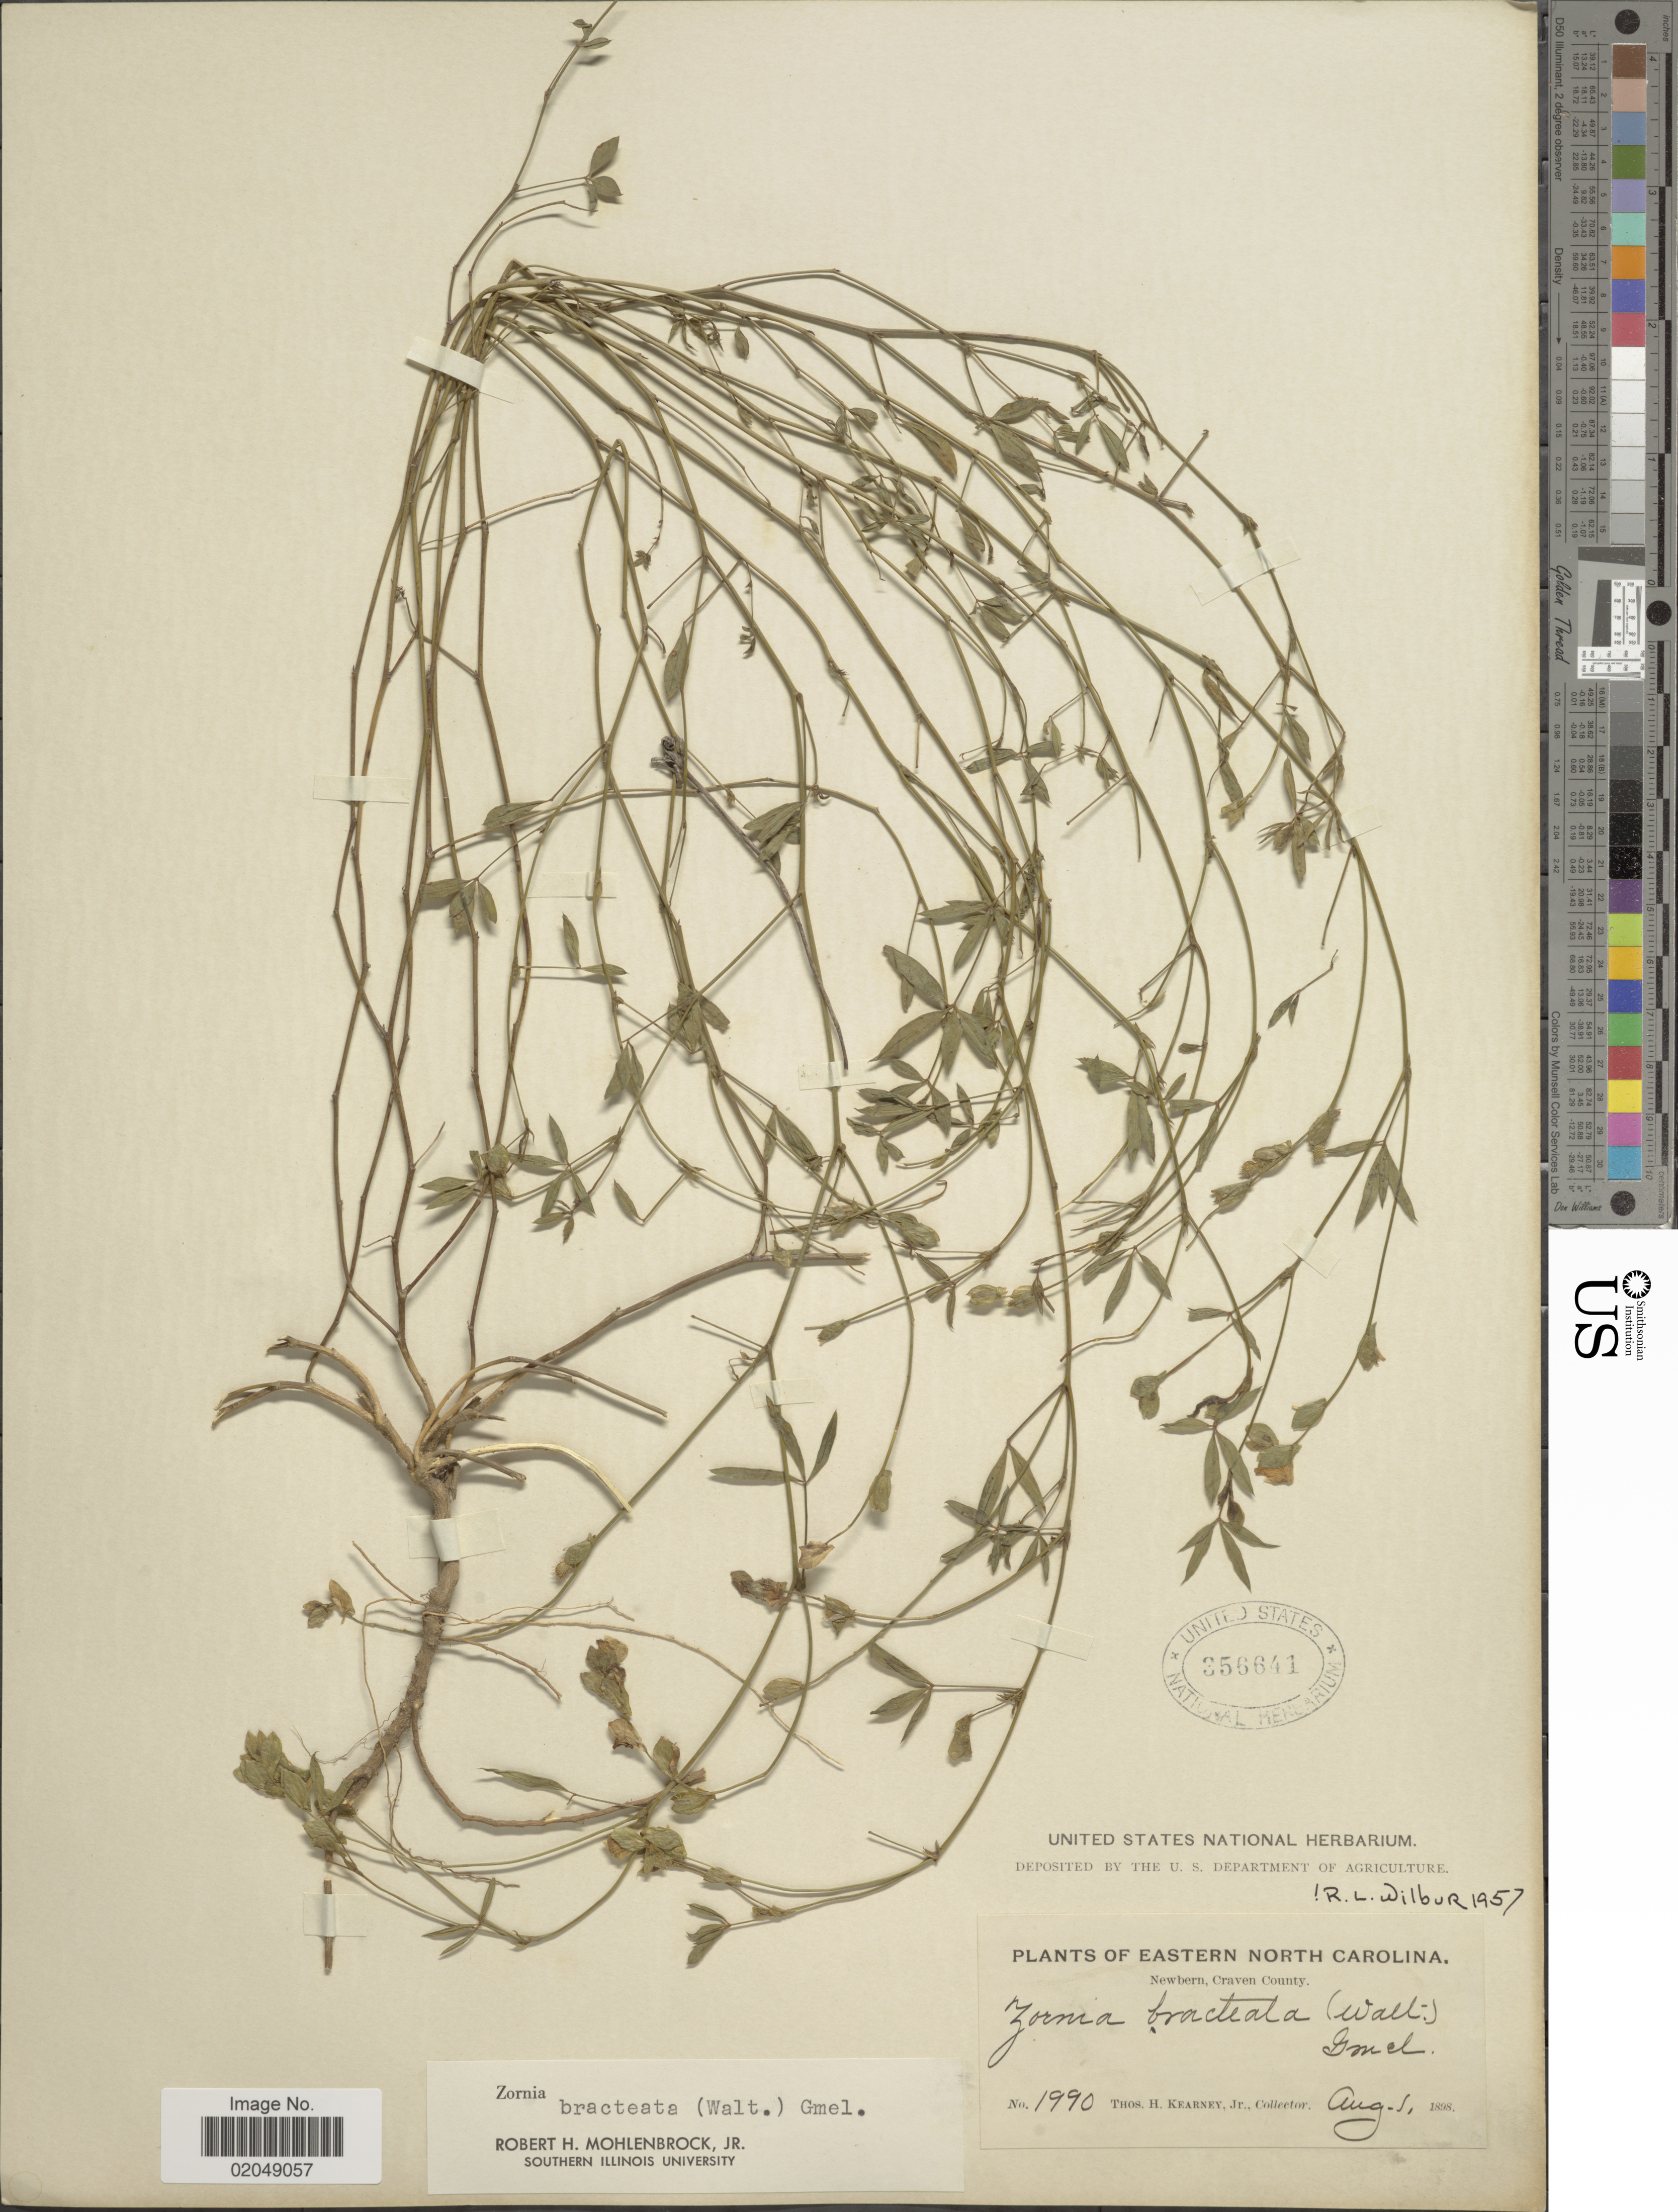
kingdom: Plantae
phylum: Tracheophyta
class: Magnoliopsida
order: Fabales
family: Fabaceae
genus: Zornia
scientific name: Zornia bracteata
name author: J.F. Gmel.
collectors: T. H. Kearney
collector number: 1990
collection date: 1898-08-01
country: United States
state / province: North Carolina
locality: Eastern North Carolina, Newbern, Craven County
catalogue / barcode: US 356641